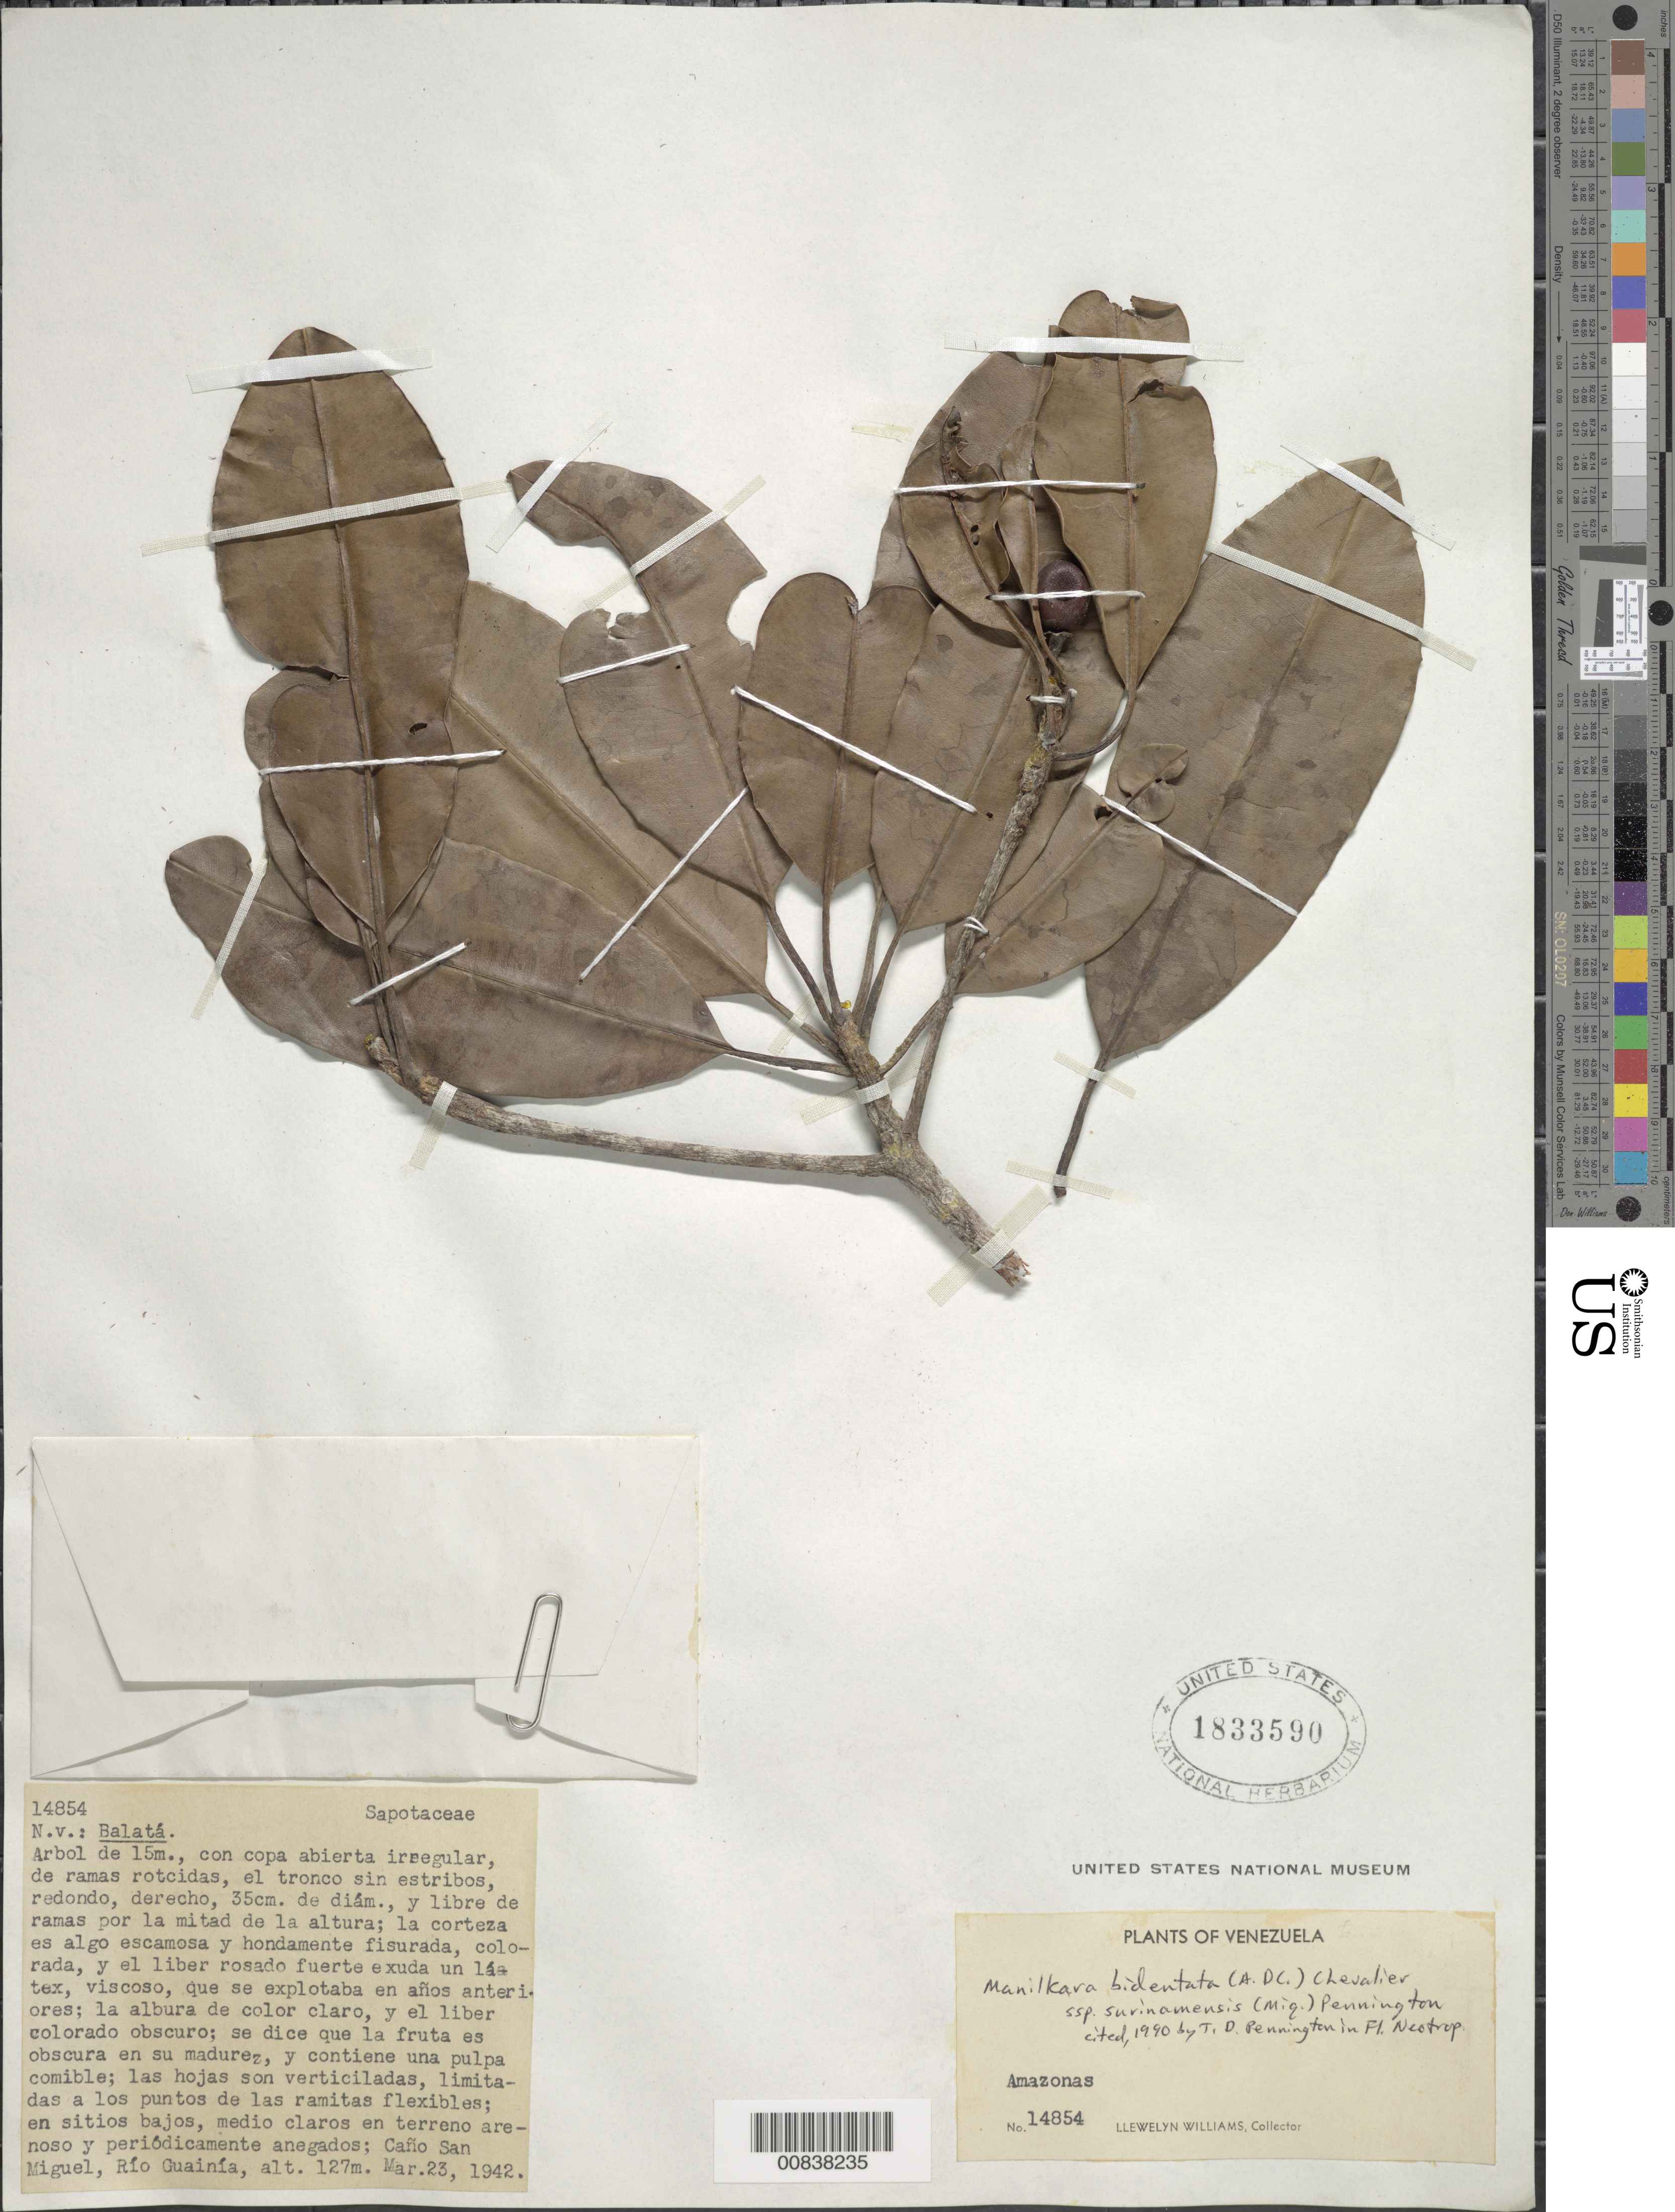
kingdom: Plantae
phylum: Tracheophyta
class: Magnoliopsida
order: Ericales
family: Sapotaceae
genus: Manilkara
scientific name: Manilkara bidentata subsp. surinamensis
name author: (Miq.) T.D. Penn.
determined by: Pennington, T. D., (K)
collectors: Ll. Williams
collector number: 14854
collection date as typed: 23-Mar-42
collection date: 1942-03-23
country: Venezuela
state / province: Amazonas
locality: Caño San Miguel, Río Guainía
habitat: Sitios bajos, medio claros en terreno arenoso y periodicamente anegados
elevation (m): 127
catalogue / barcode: US 1833590